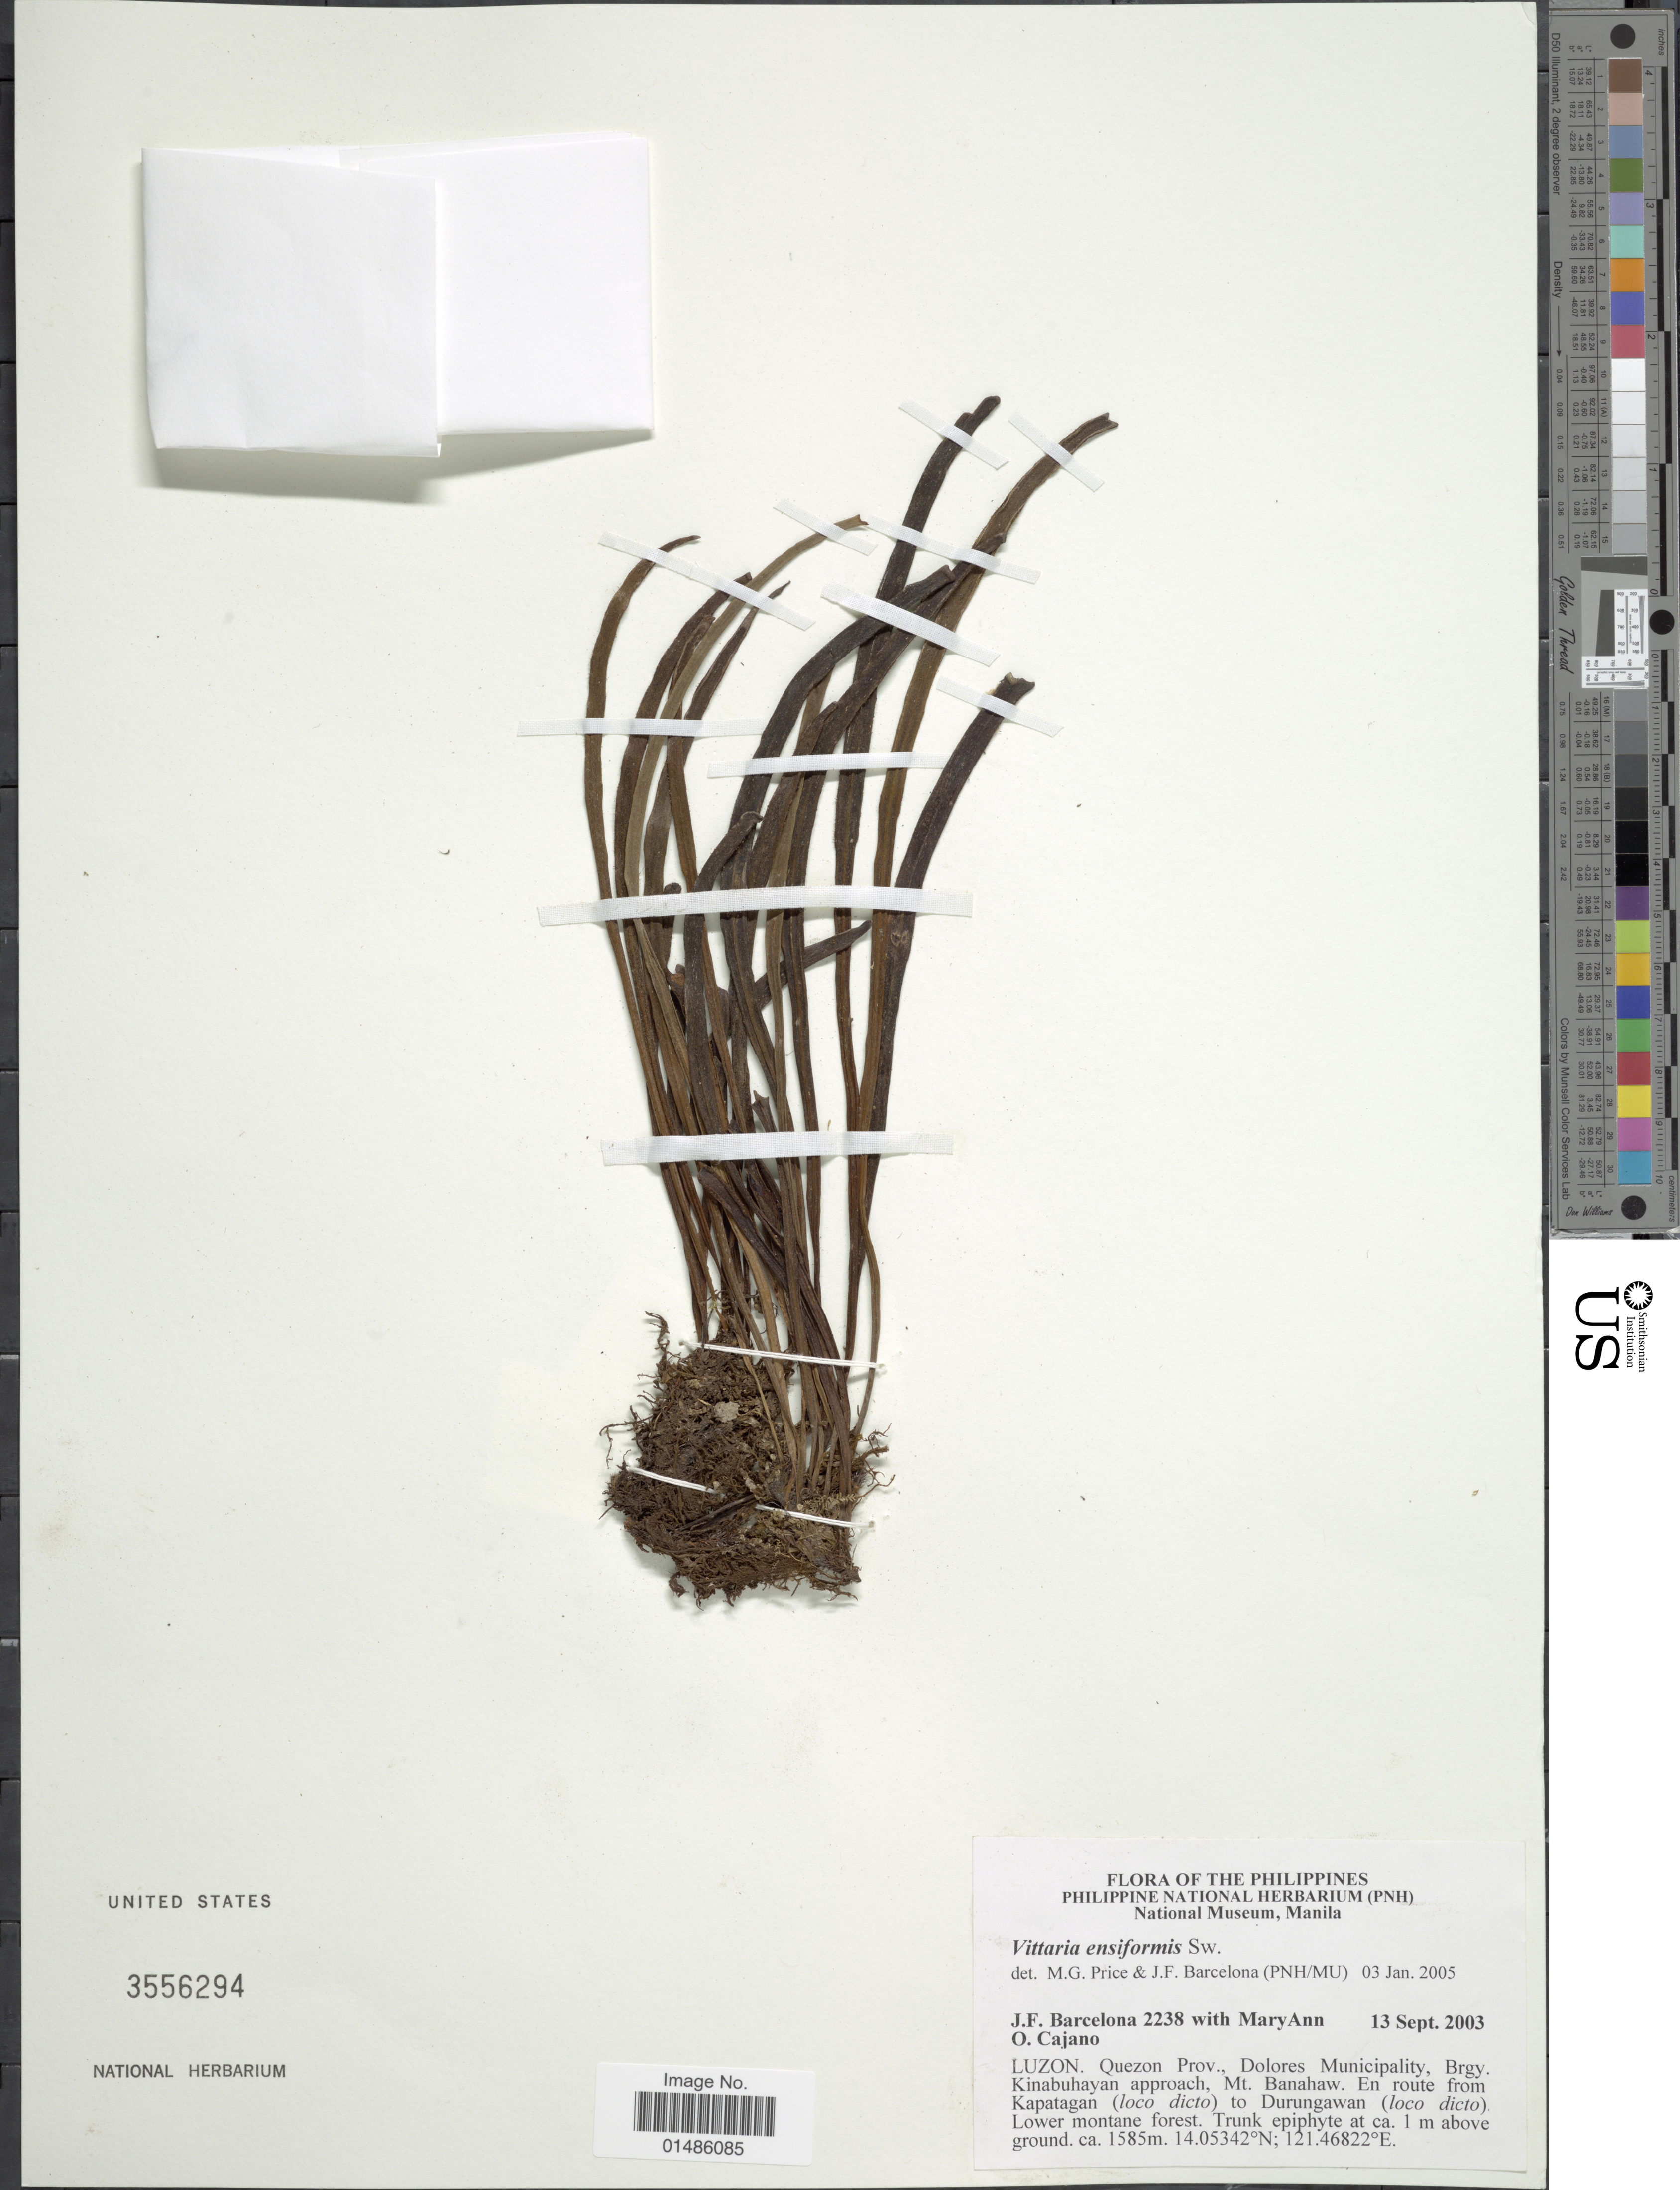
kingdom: Plantae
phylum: Tracheophyta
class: Polypodiopsida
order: Polypodiales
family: Pteridaceae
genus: Haplopteris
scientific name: Haplopteris ensiformis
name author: (Sw.) E.H. Crane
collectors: J. F. Barcelona & M. Cajano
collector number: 2238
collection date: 2003-09-13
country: Philippines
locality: Luzon. Quezon Prov., Dolores Municipality, Brgy. Kinabuhayan approach, Mt. Banahaw. En route from Kapatagan (loco dicto) to Durungawan (loco dicto).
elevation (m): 1585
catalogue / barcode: US 3556294